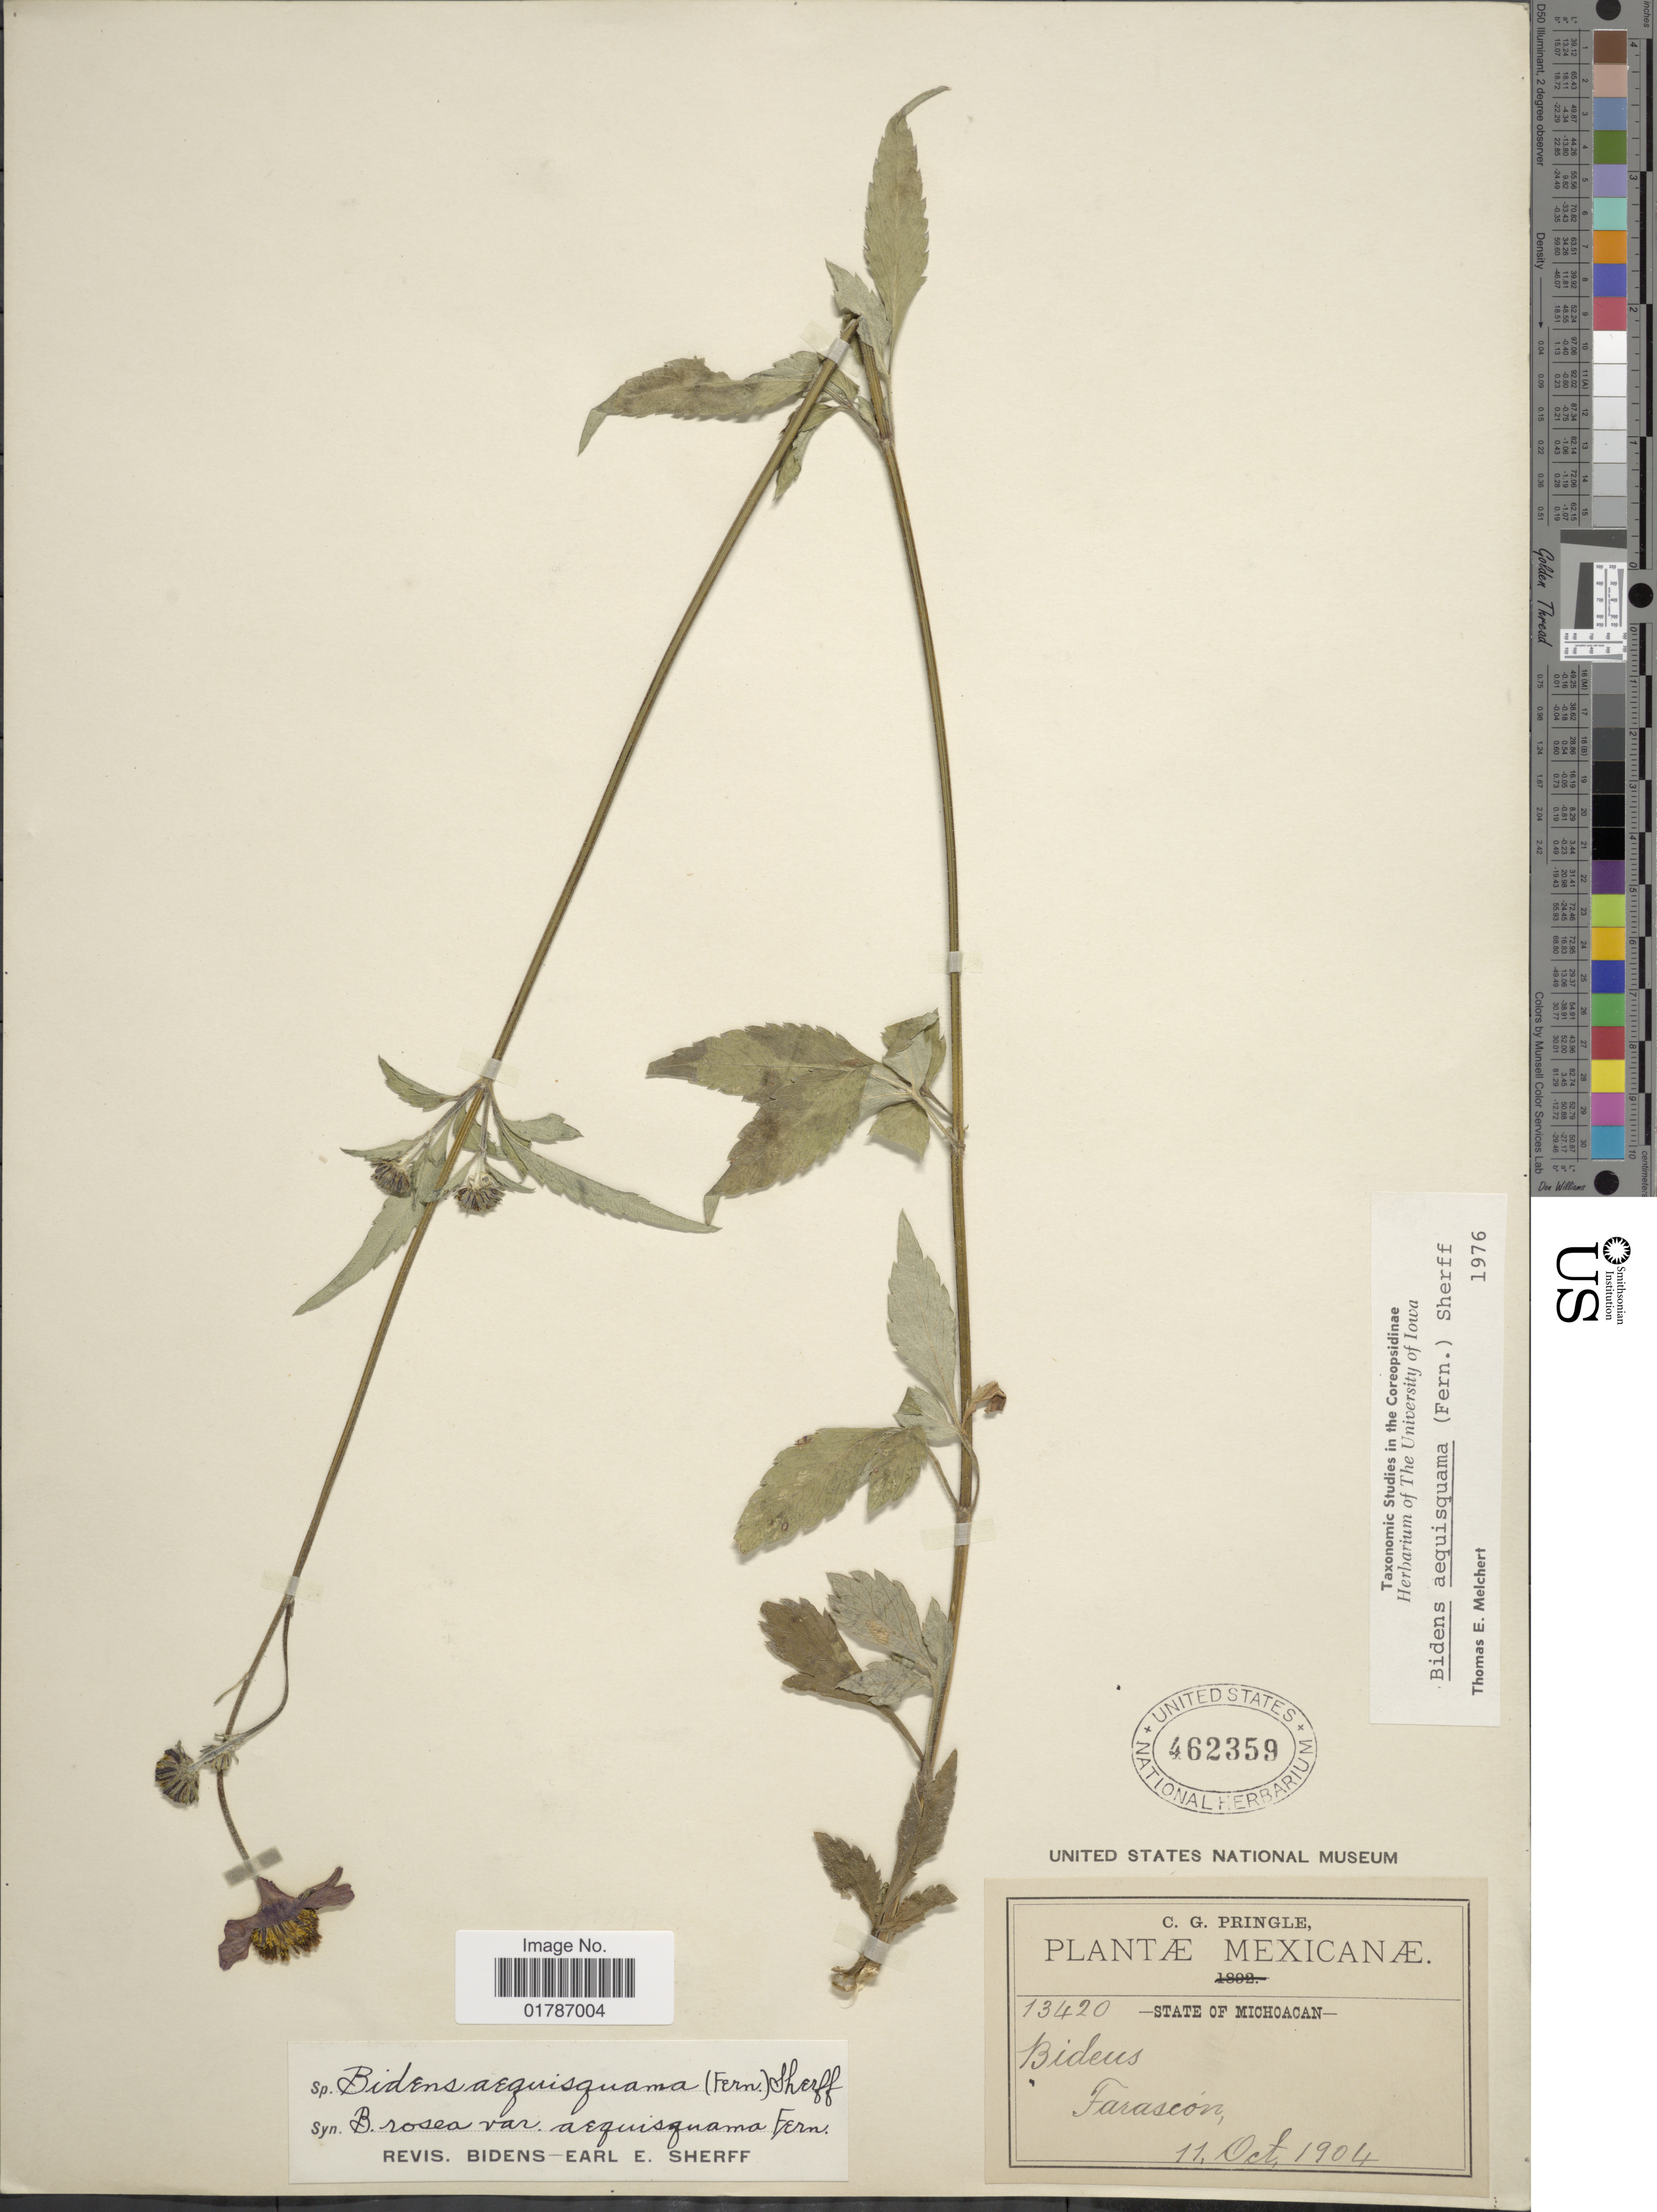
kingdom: Plantae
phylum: Tracheophyta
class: Magnoliopsida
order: Asterales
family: Asteraceae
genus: Bidens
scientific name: Bidens aequisquama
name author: (Fernald) Sherff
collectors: C. G. Pringle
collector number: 13420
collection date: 1904-10-10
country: Mexico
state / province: Michoacán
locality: State of Michoacan, Farascon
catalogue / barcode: US 462359